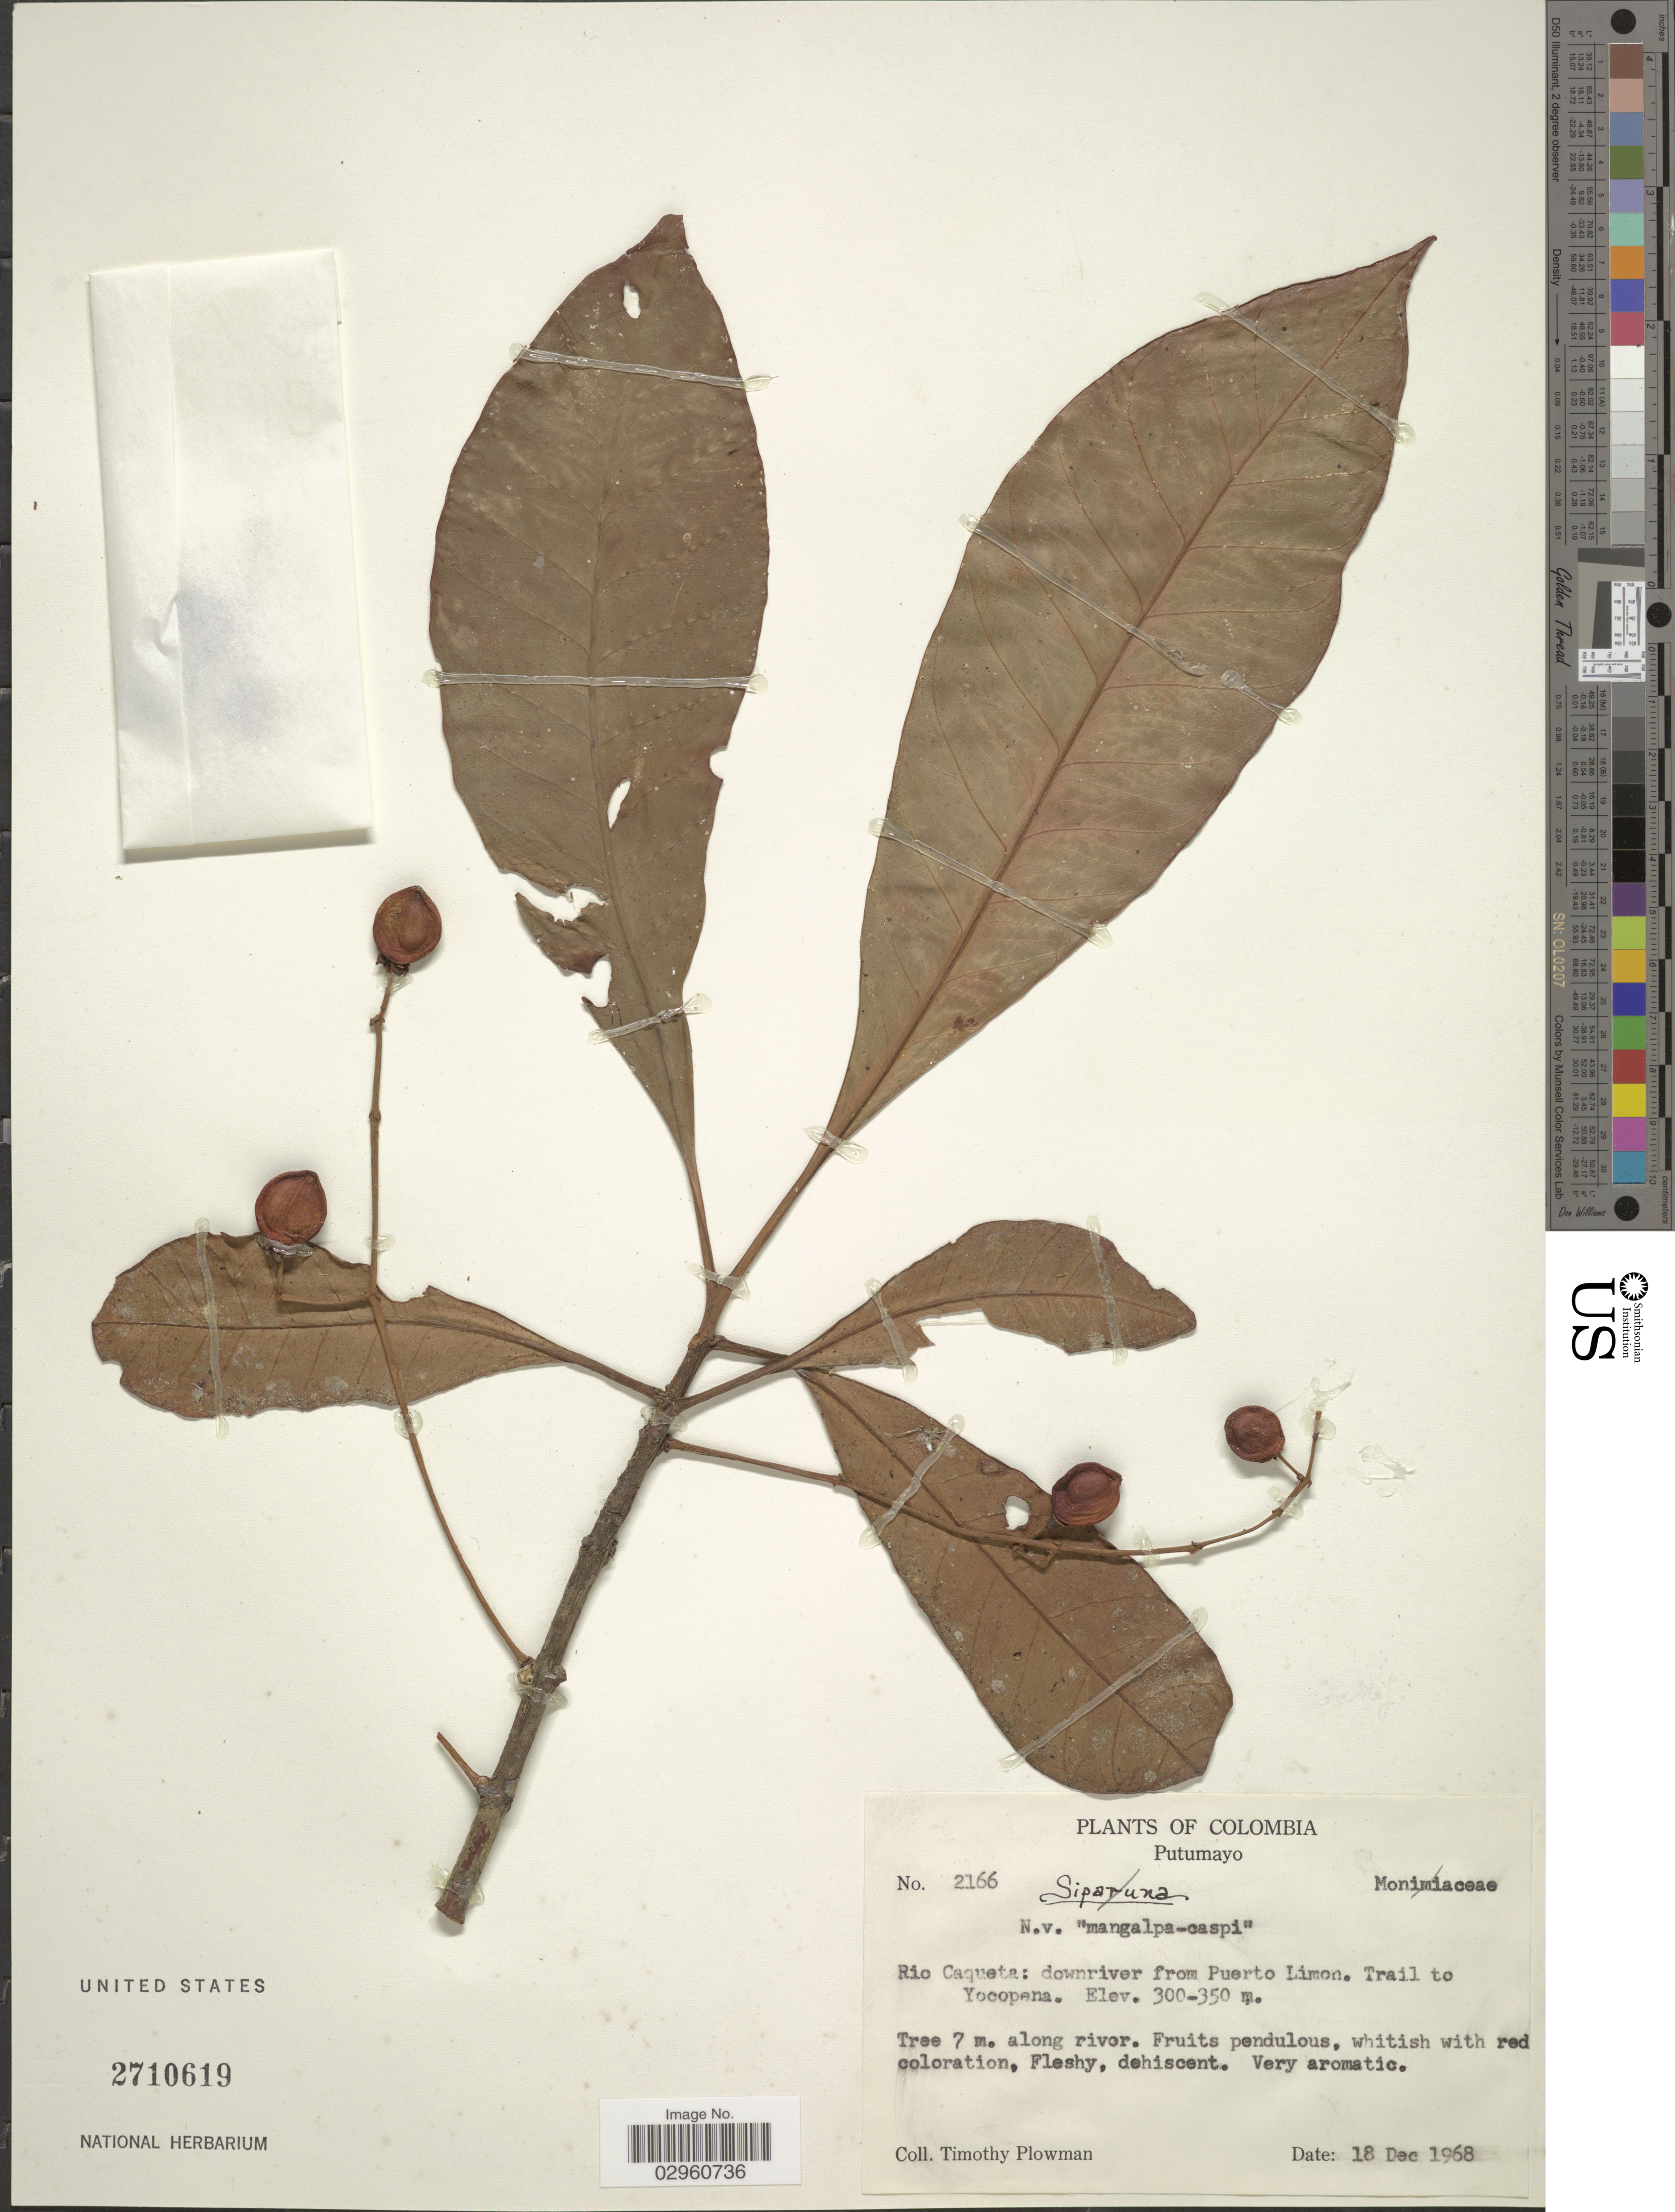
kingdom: Plantae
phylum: Tracheophyta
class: Magnoliopsida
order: Malpighiales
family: Clusiaceae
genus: Chrysochlamys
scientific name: Chrysochlamys sp.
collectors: T. Plowman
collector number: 2166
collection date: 1968-12-18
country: Colombia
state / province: Putumayo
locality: Rio Caqueta: downriver from Puerto Limon. Trail to Yocopana.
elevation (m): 300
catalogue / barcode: US 2710619